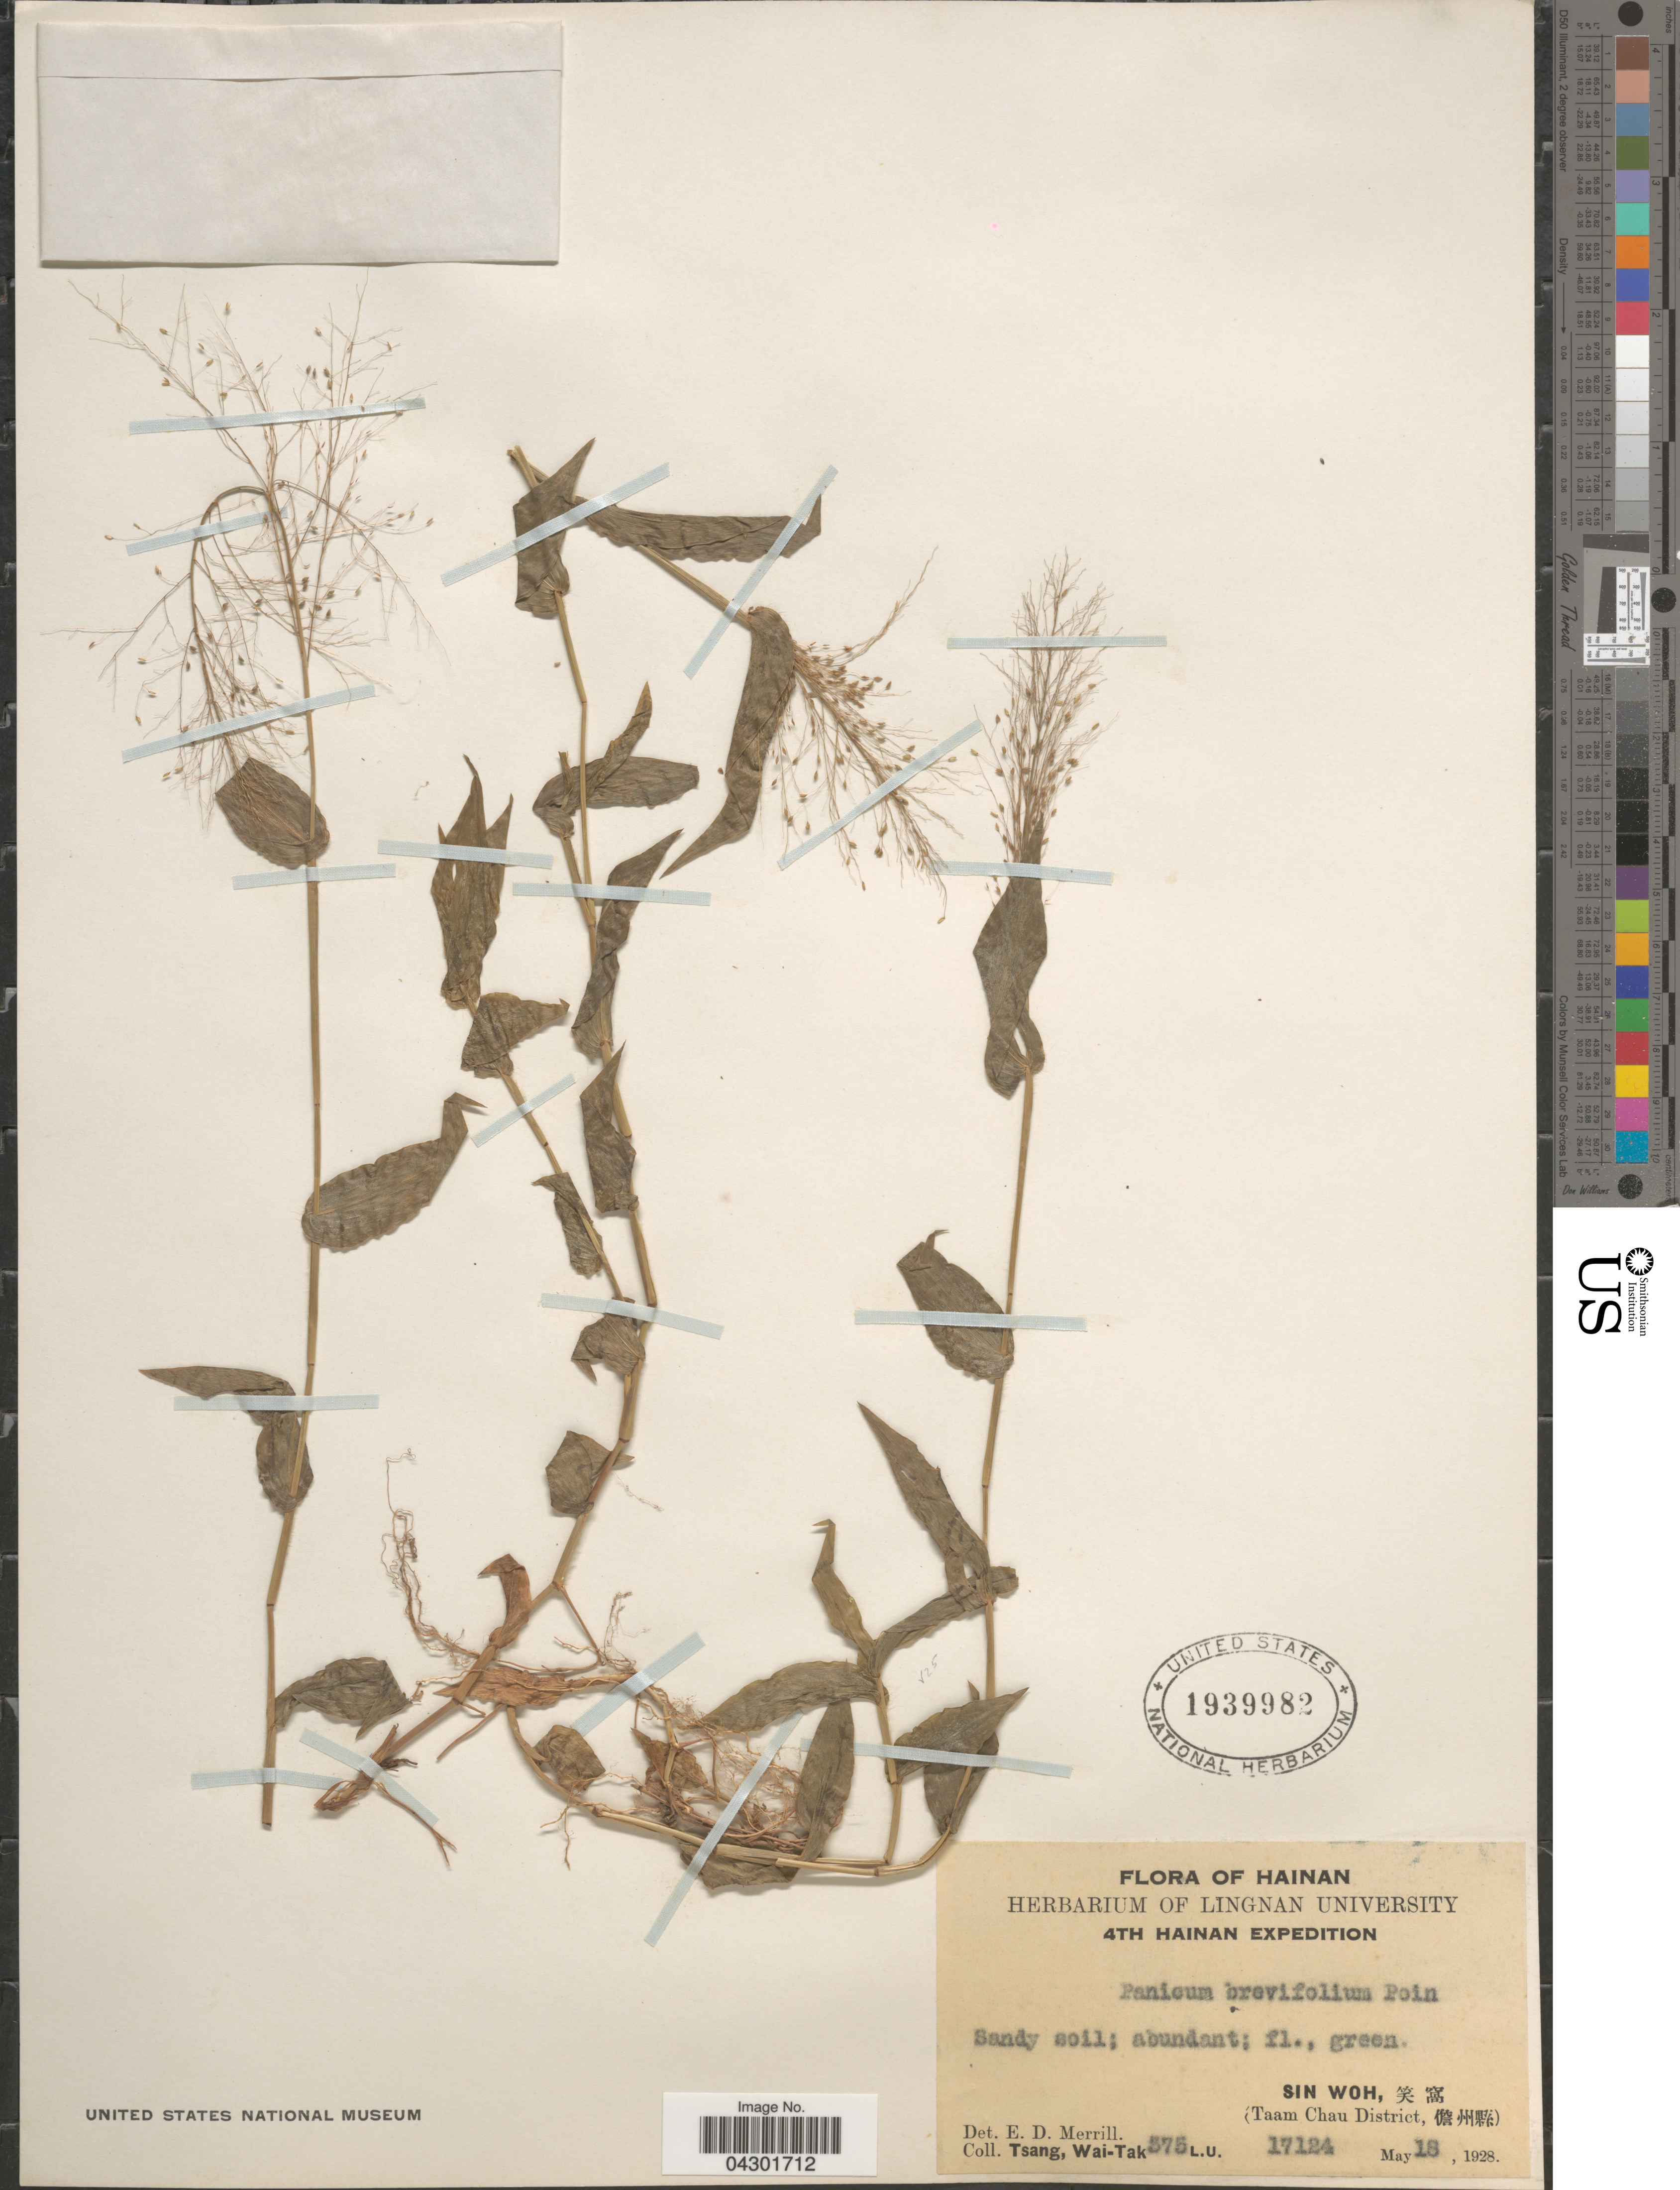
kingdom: Plantae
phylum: Tracheophyta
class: Liliopsida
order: Poales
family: Poaceae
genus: Panicum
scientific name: Panicum brevifolium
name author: L.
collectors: W. T. Tsang & L. Tsang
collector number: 375/17124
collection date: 1928-05-18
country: China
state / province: Hainan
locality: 4th Hainan Expedition. Sandy soil. Sin Woh, X. (Taam Chau District, X).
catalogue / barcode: US 1939982